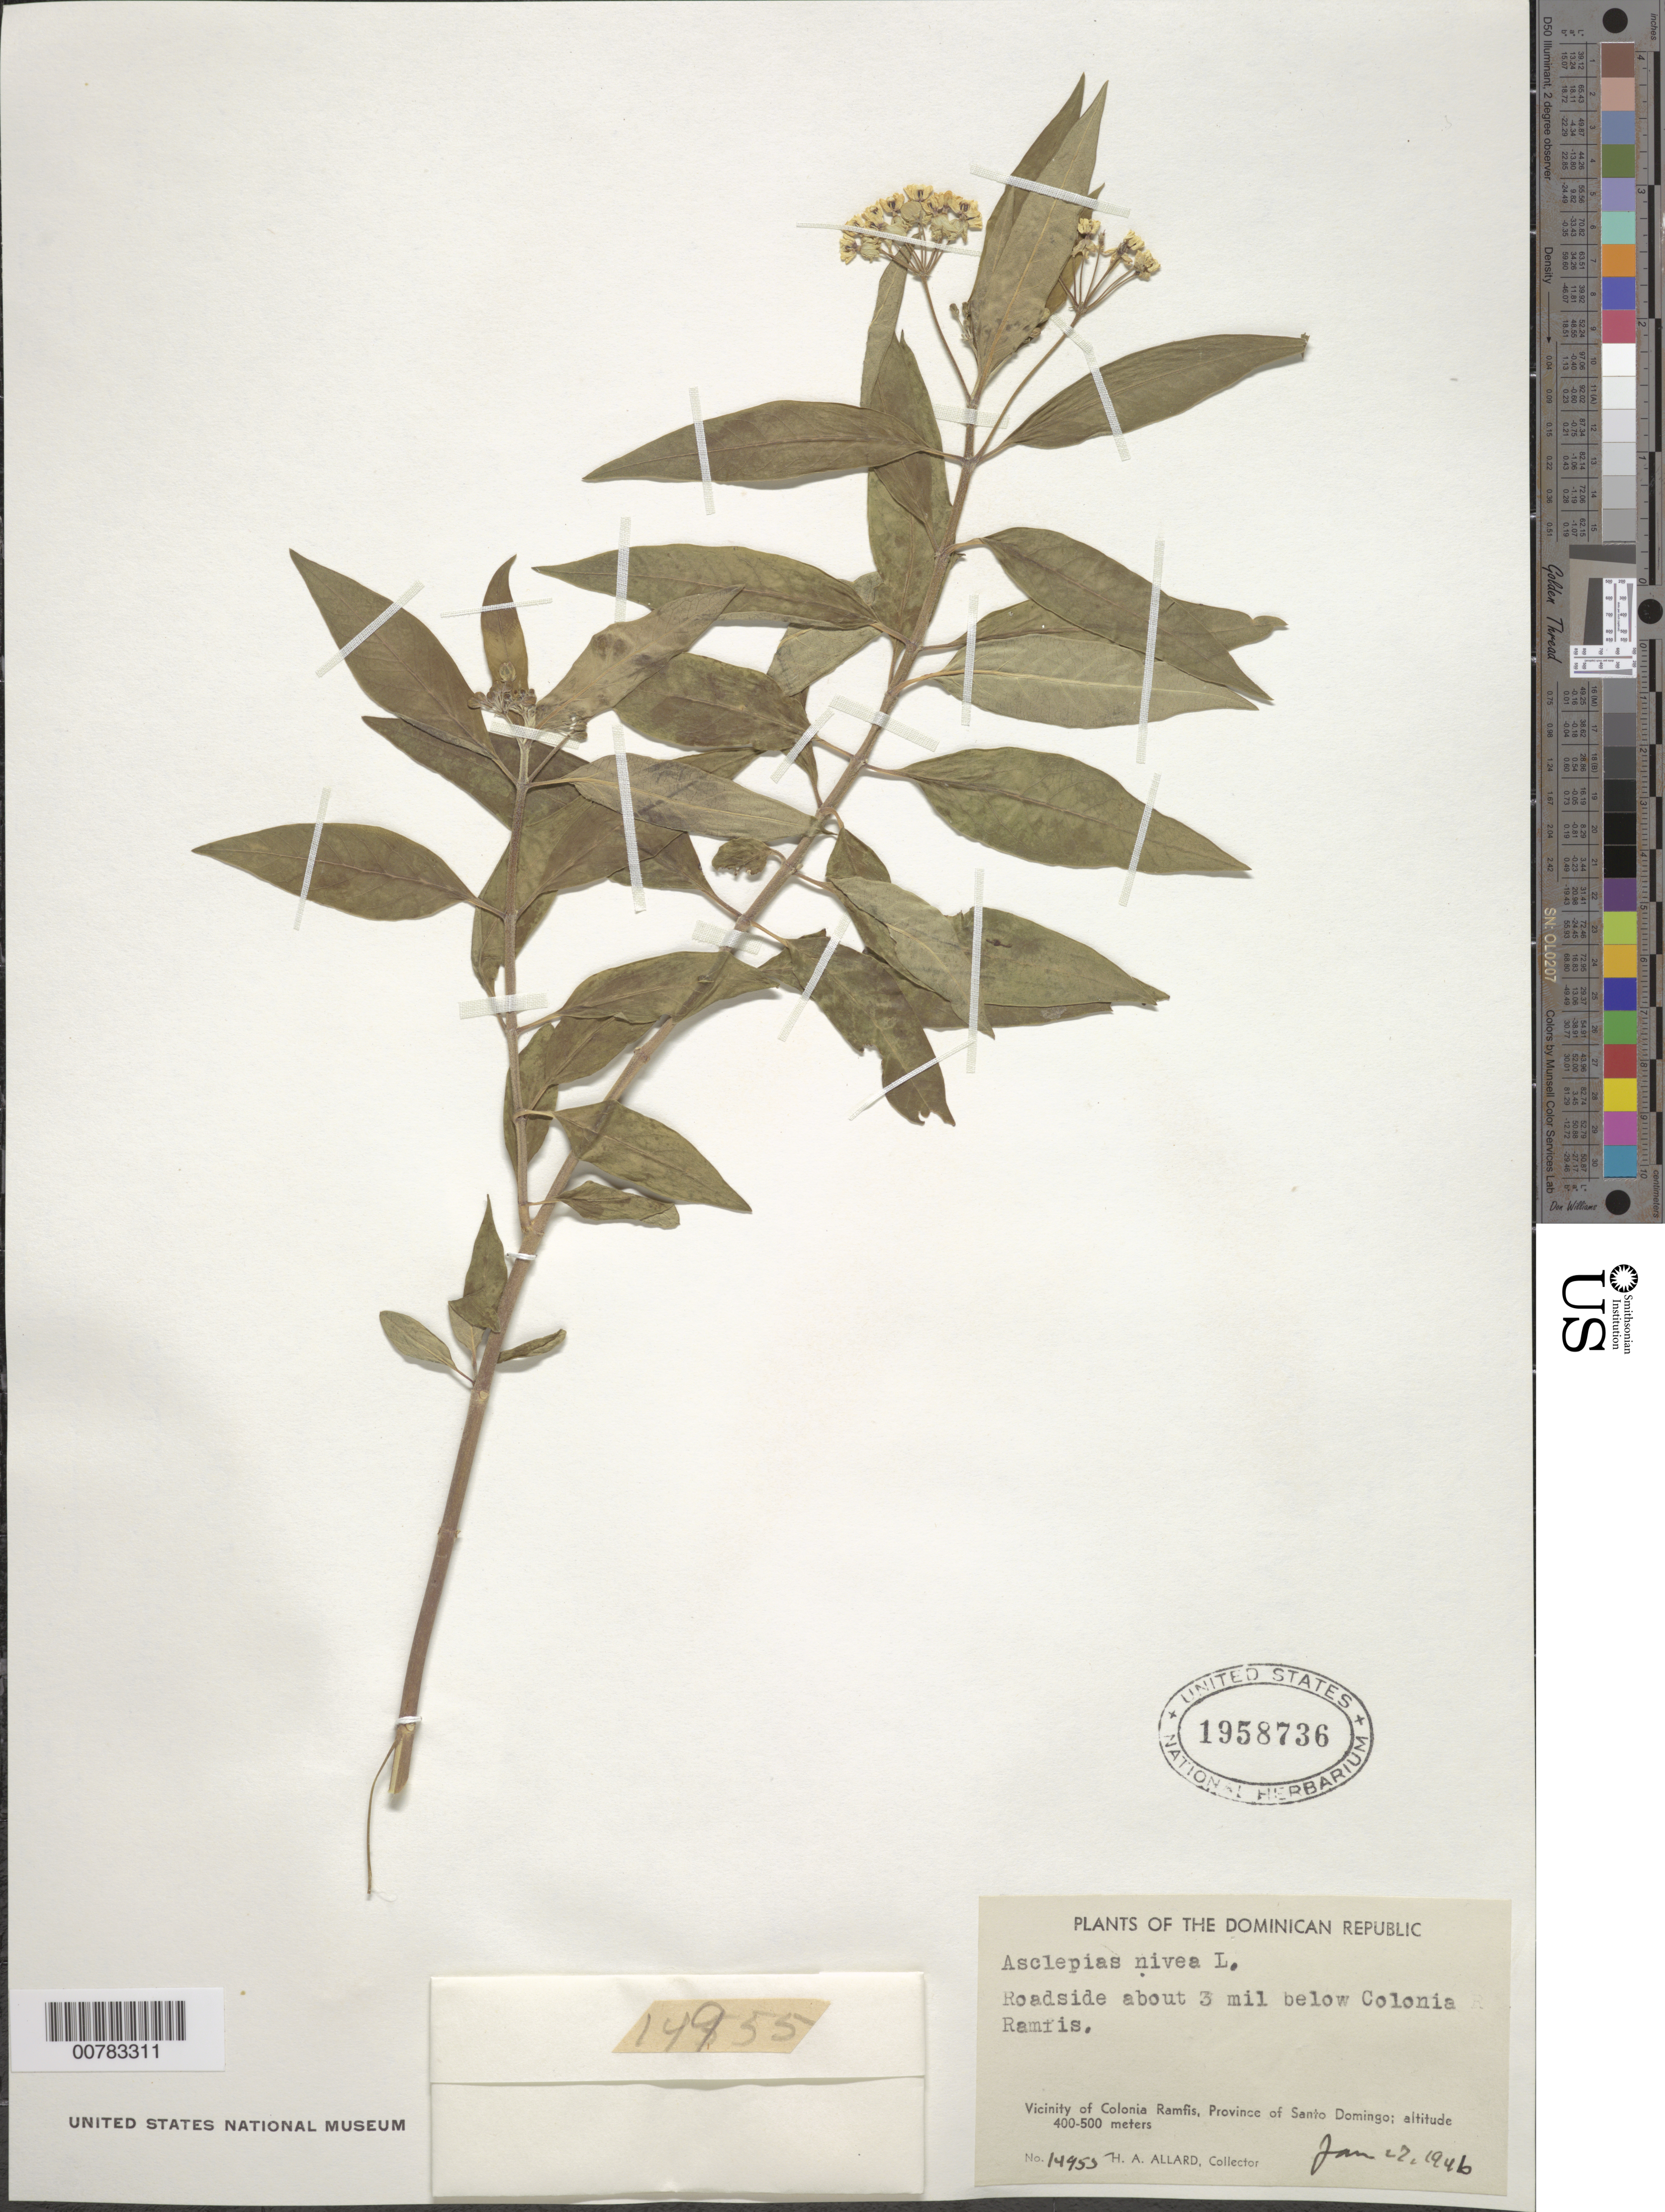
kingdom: Plantae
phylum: Tracheophyta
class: Magnoliopsida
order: Gentianales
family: Apocynaceae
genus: Asclepias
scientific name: Asclepias nivea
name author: L.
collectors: H. A. Allard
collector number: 14955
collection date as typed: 17 Jan 1946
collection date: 1946-01-17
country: Dominican Republic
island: Hispaniola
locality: Province of Santo Domingo, vicinity of Colonia Ramfis, about 3 miles below Colonia Ramfis.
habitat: Roadside.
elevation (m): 400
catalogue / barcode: US 1958736